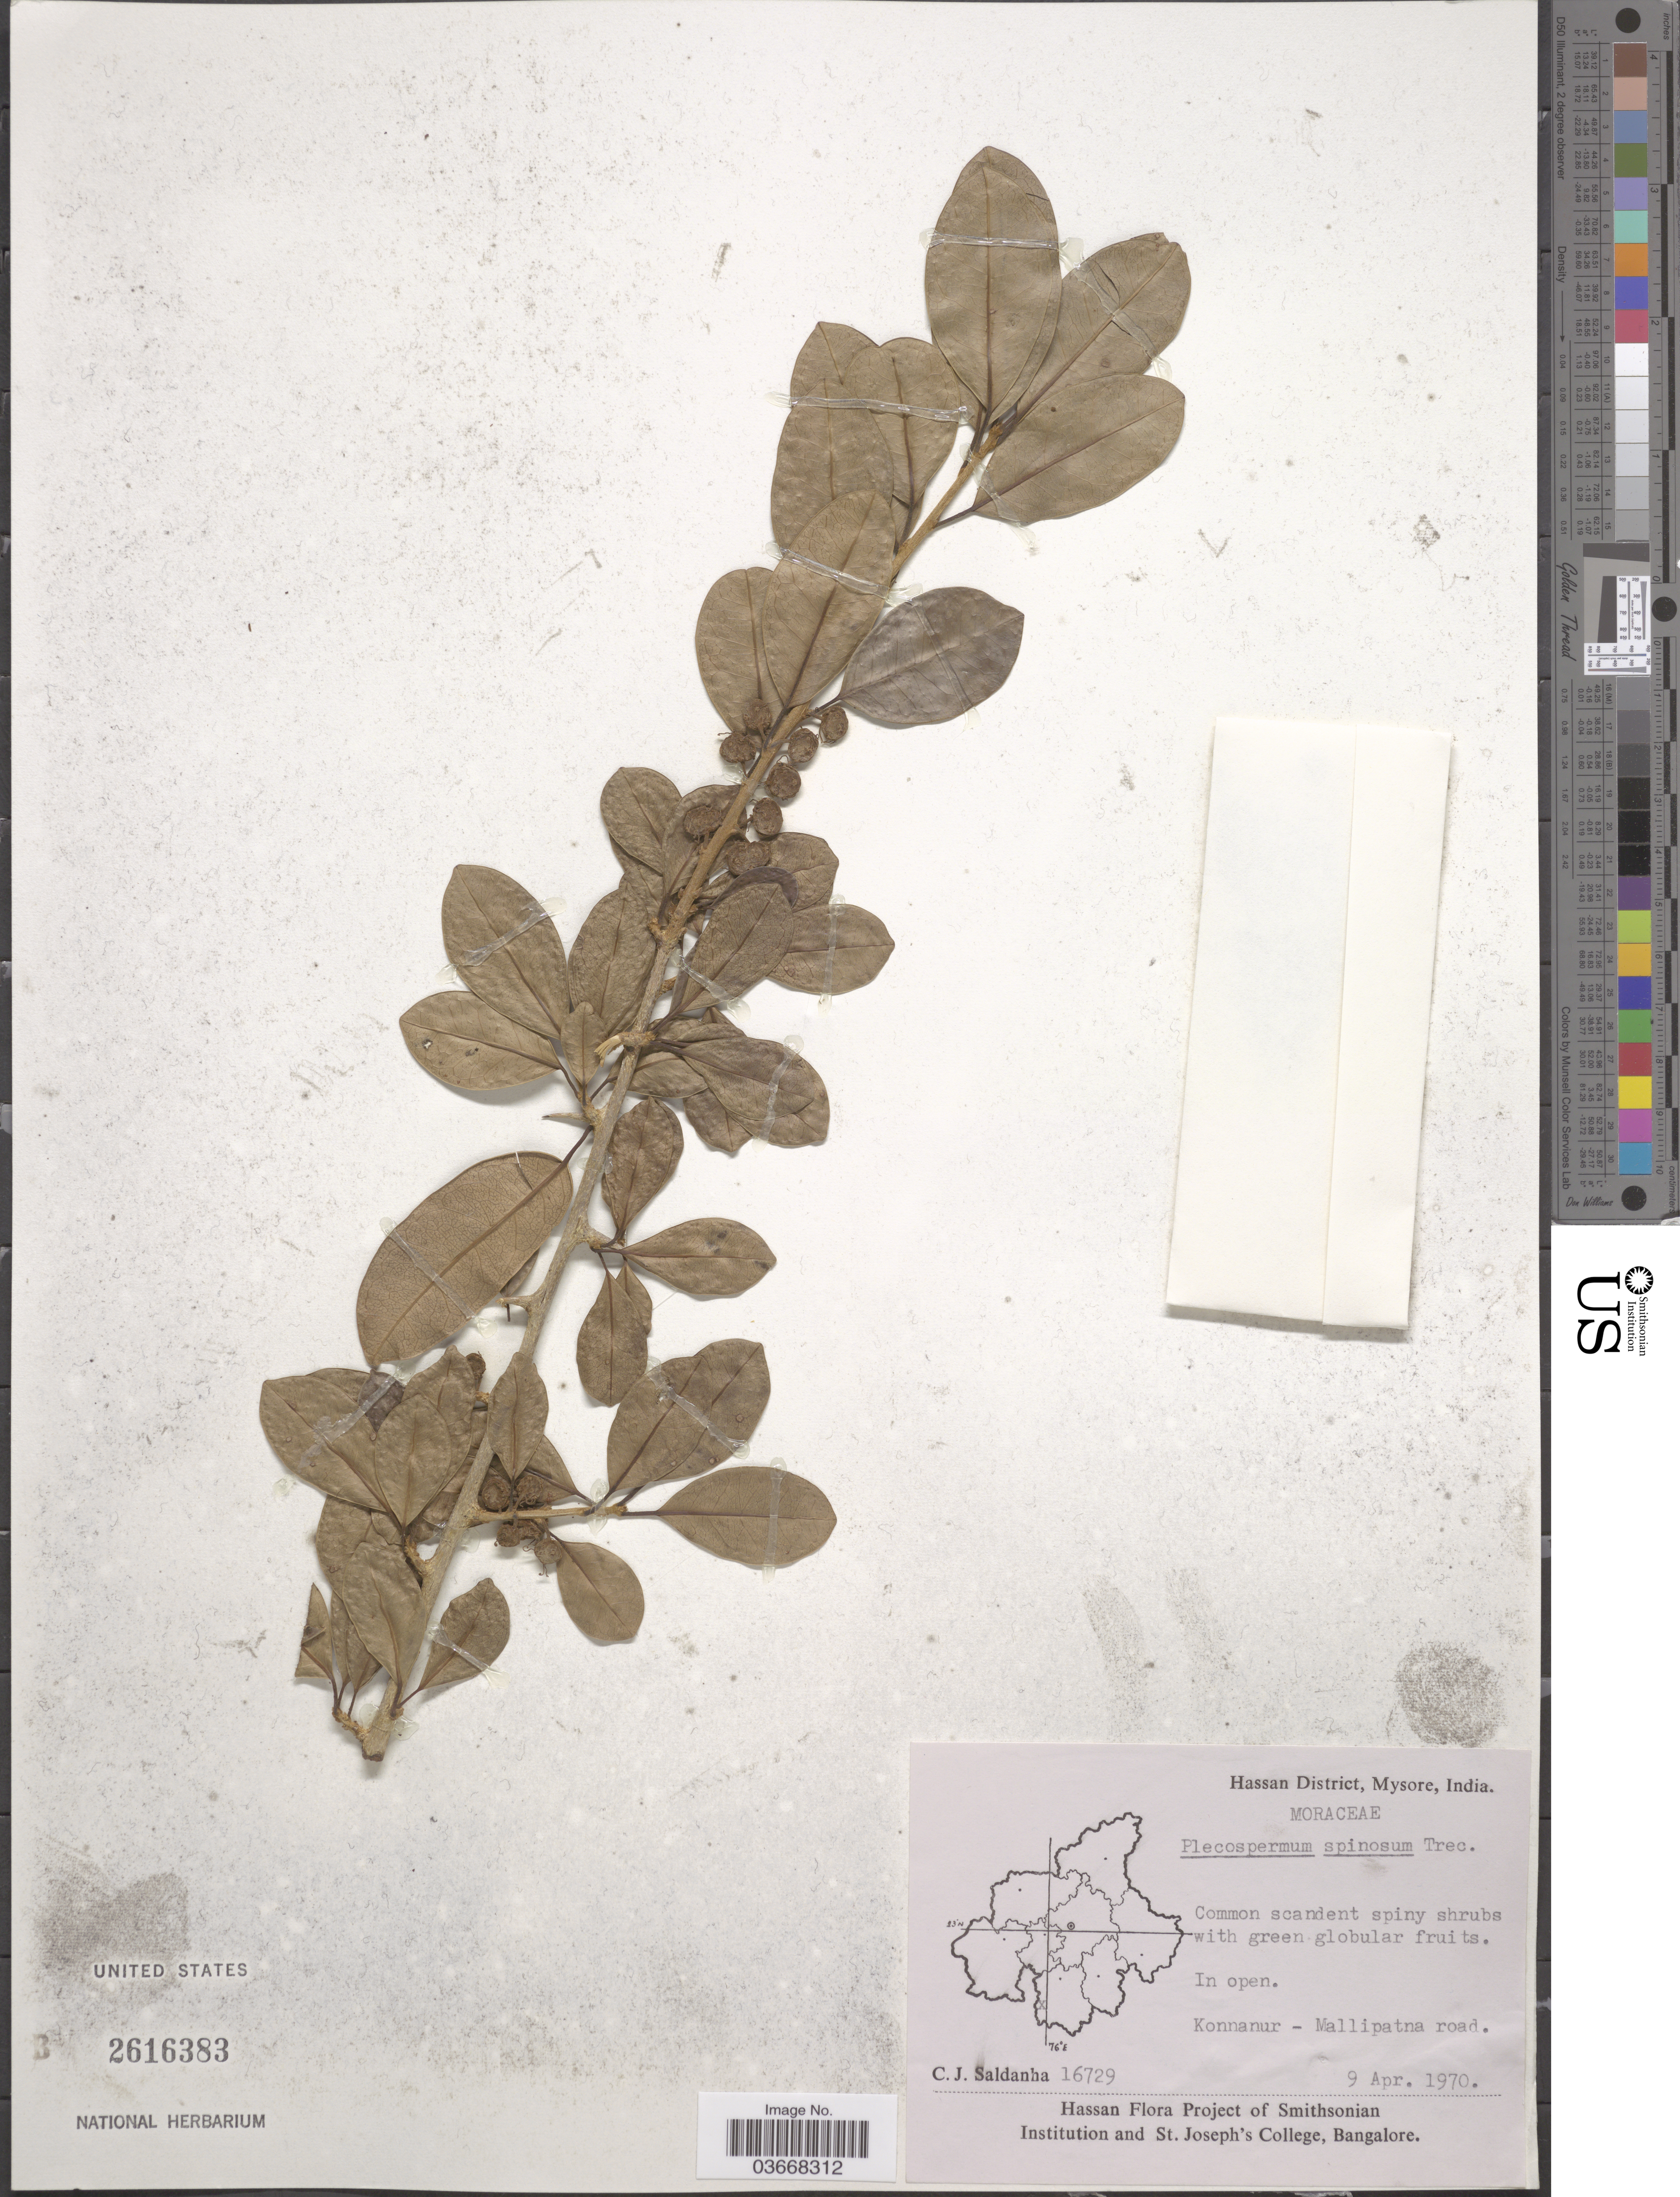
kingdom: Plantae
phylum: Tracheophyta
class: Magnoliopsida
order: Rosales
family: Moraceae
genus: Maclura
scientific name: Maclura spinosa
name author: (Willd.) C.C. Berg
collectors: C. J. Saldanha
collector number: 16729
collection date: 1970-04-09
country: India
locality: Hassan District, Mysore. Konnanur-Mallipatna road.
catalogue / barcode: US 2616383